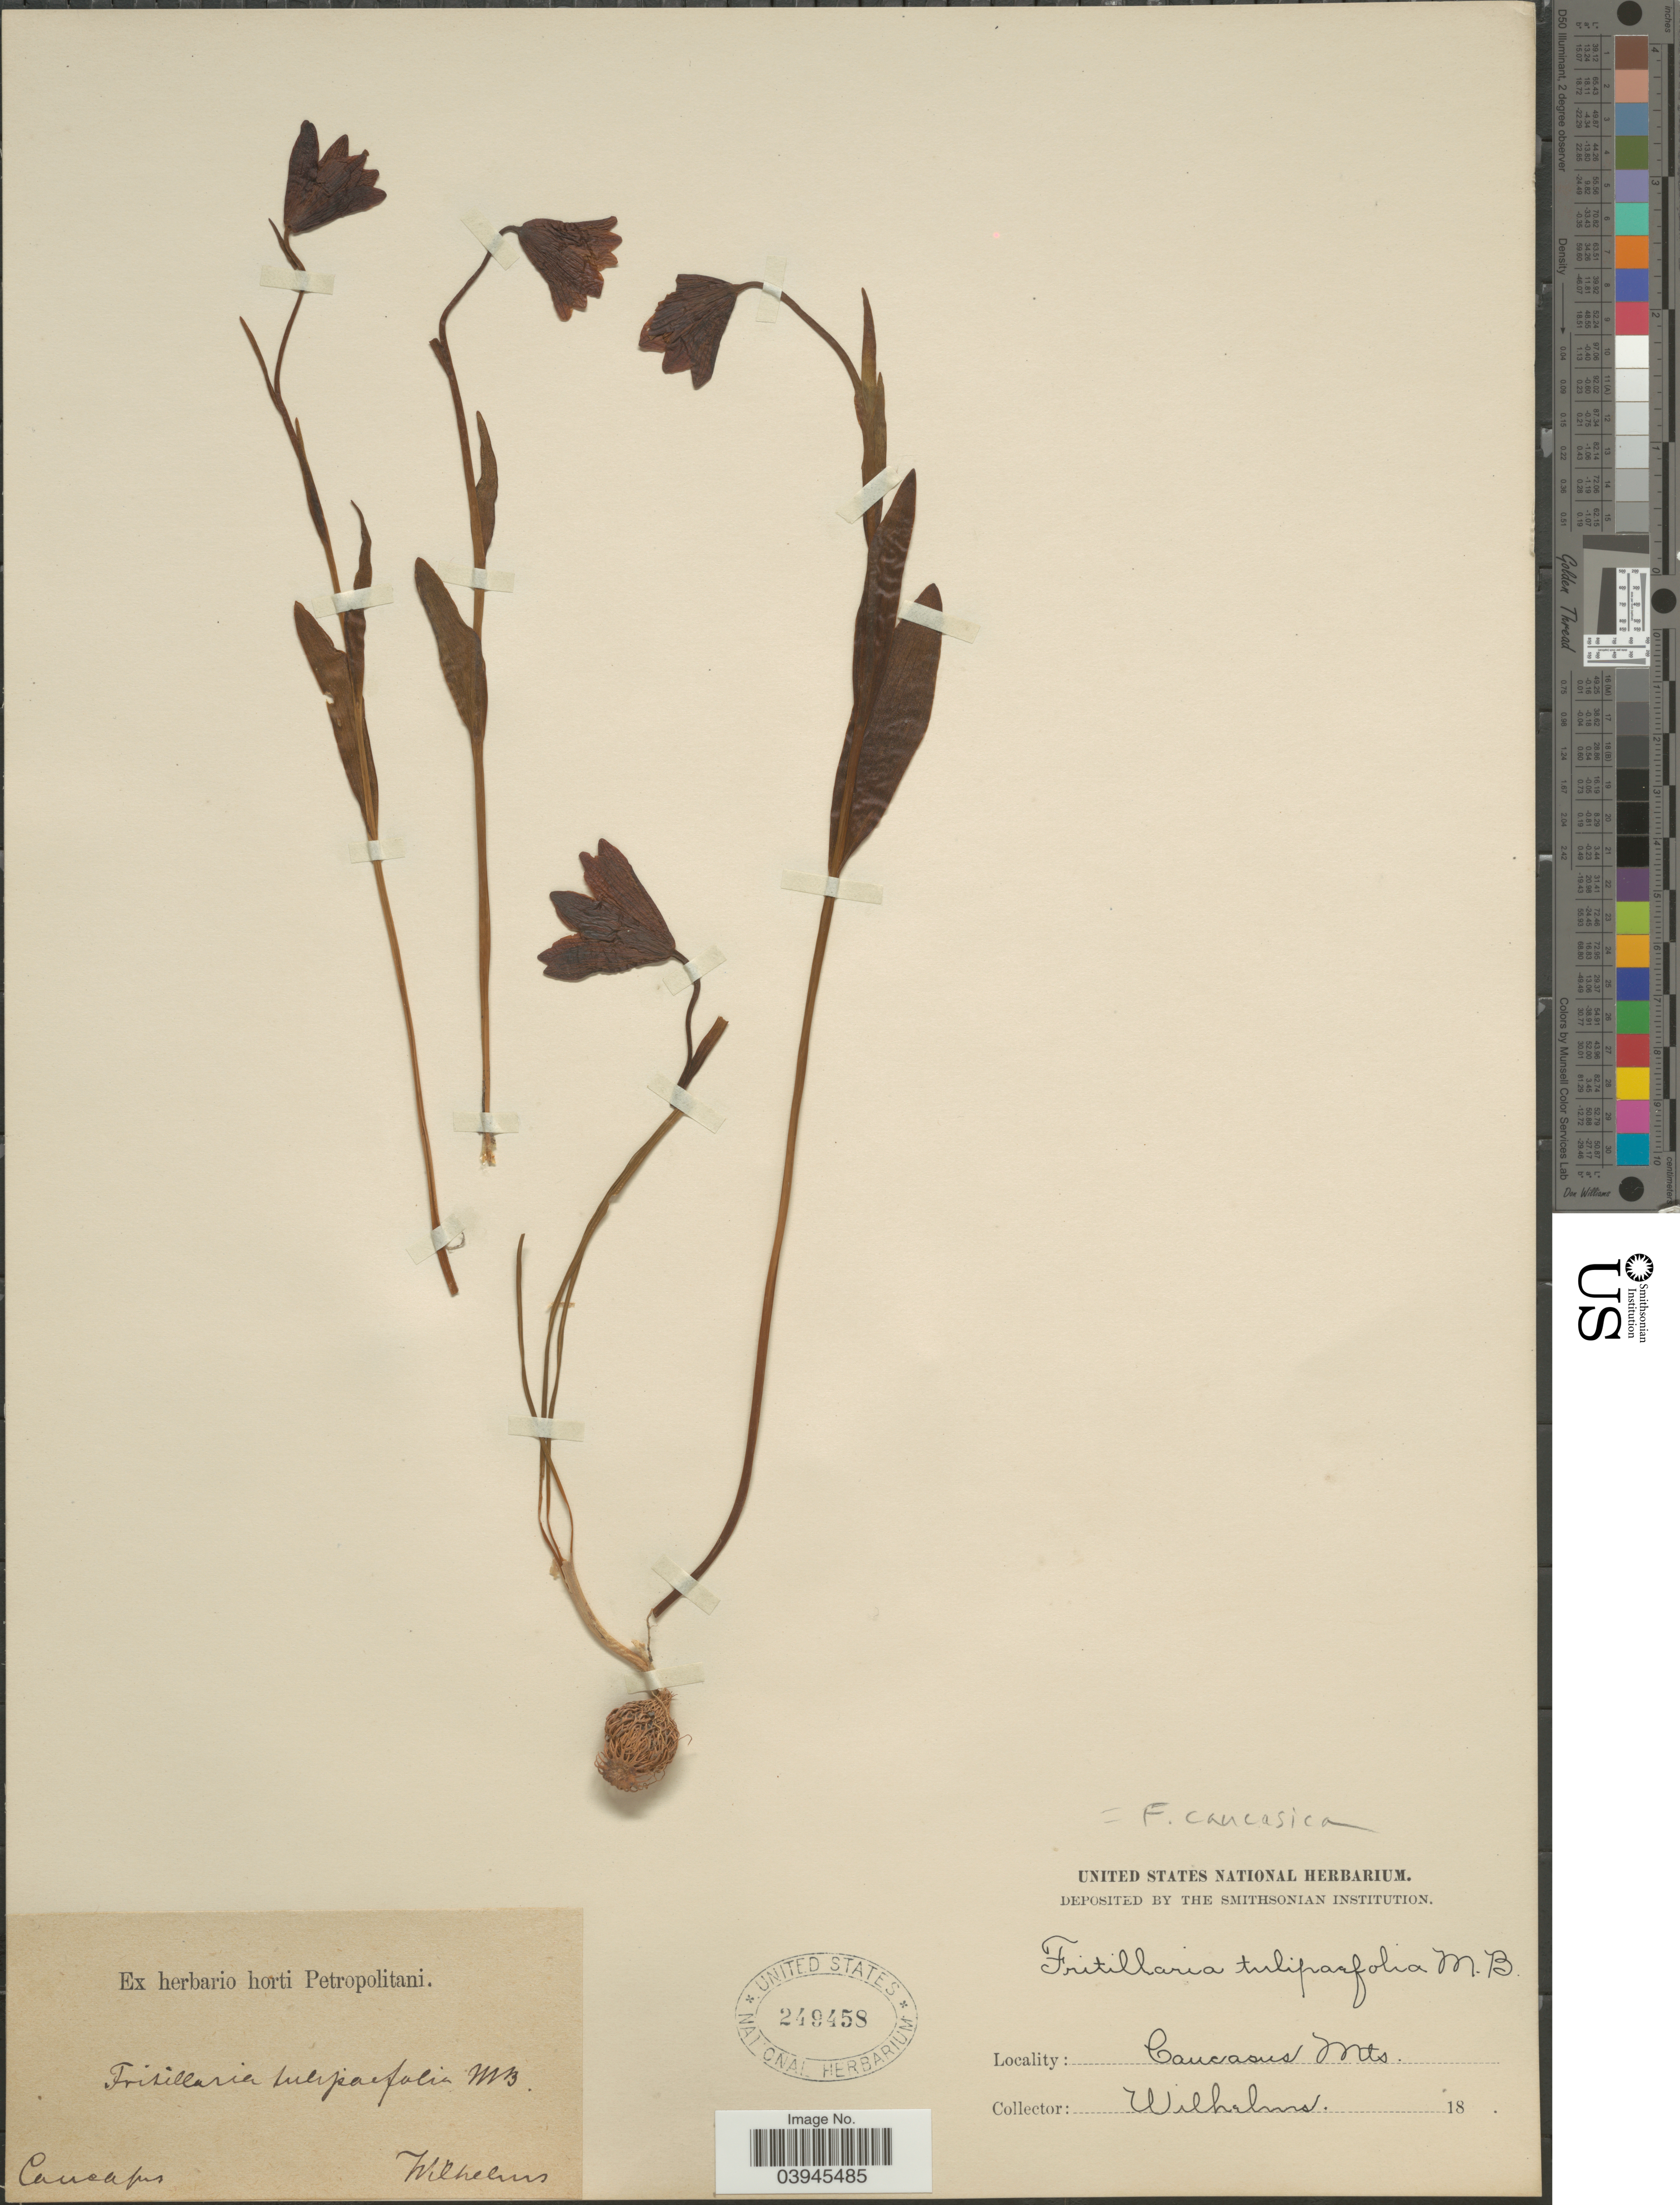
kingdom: Plantae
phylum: Tracheophyta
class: Liliopsida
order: Liliales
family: Liliaceae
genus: Fritillaria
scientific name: Fritillaria caucasica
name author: Adams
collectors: C. Wilhelms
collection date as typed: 18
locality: Caucasus. Caucasus Mts.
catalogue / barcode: US 249458